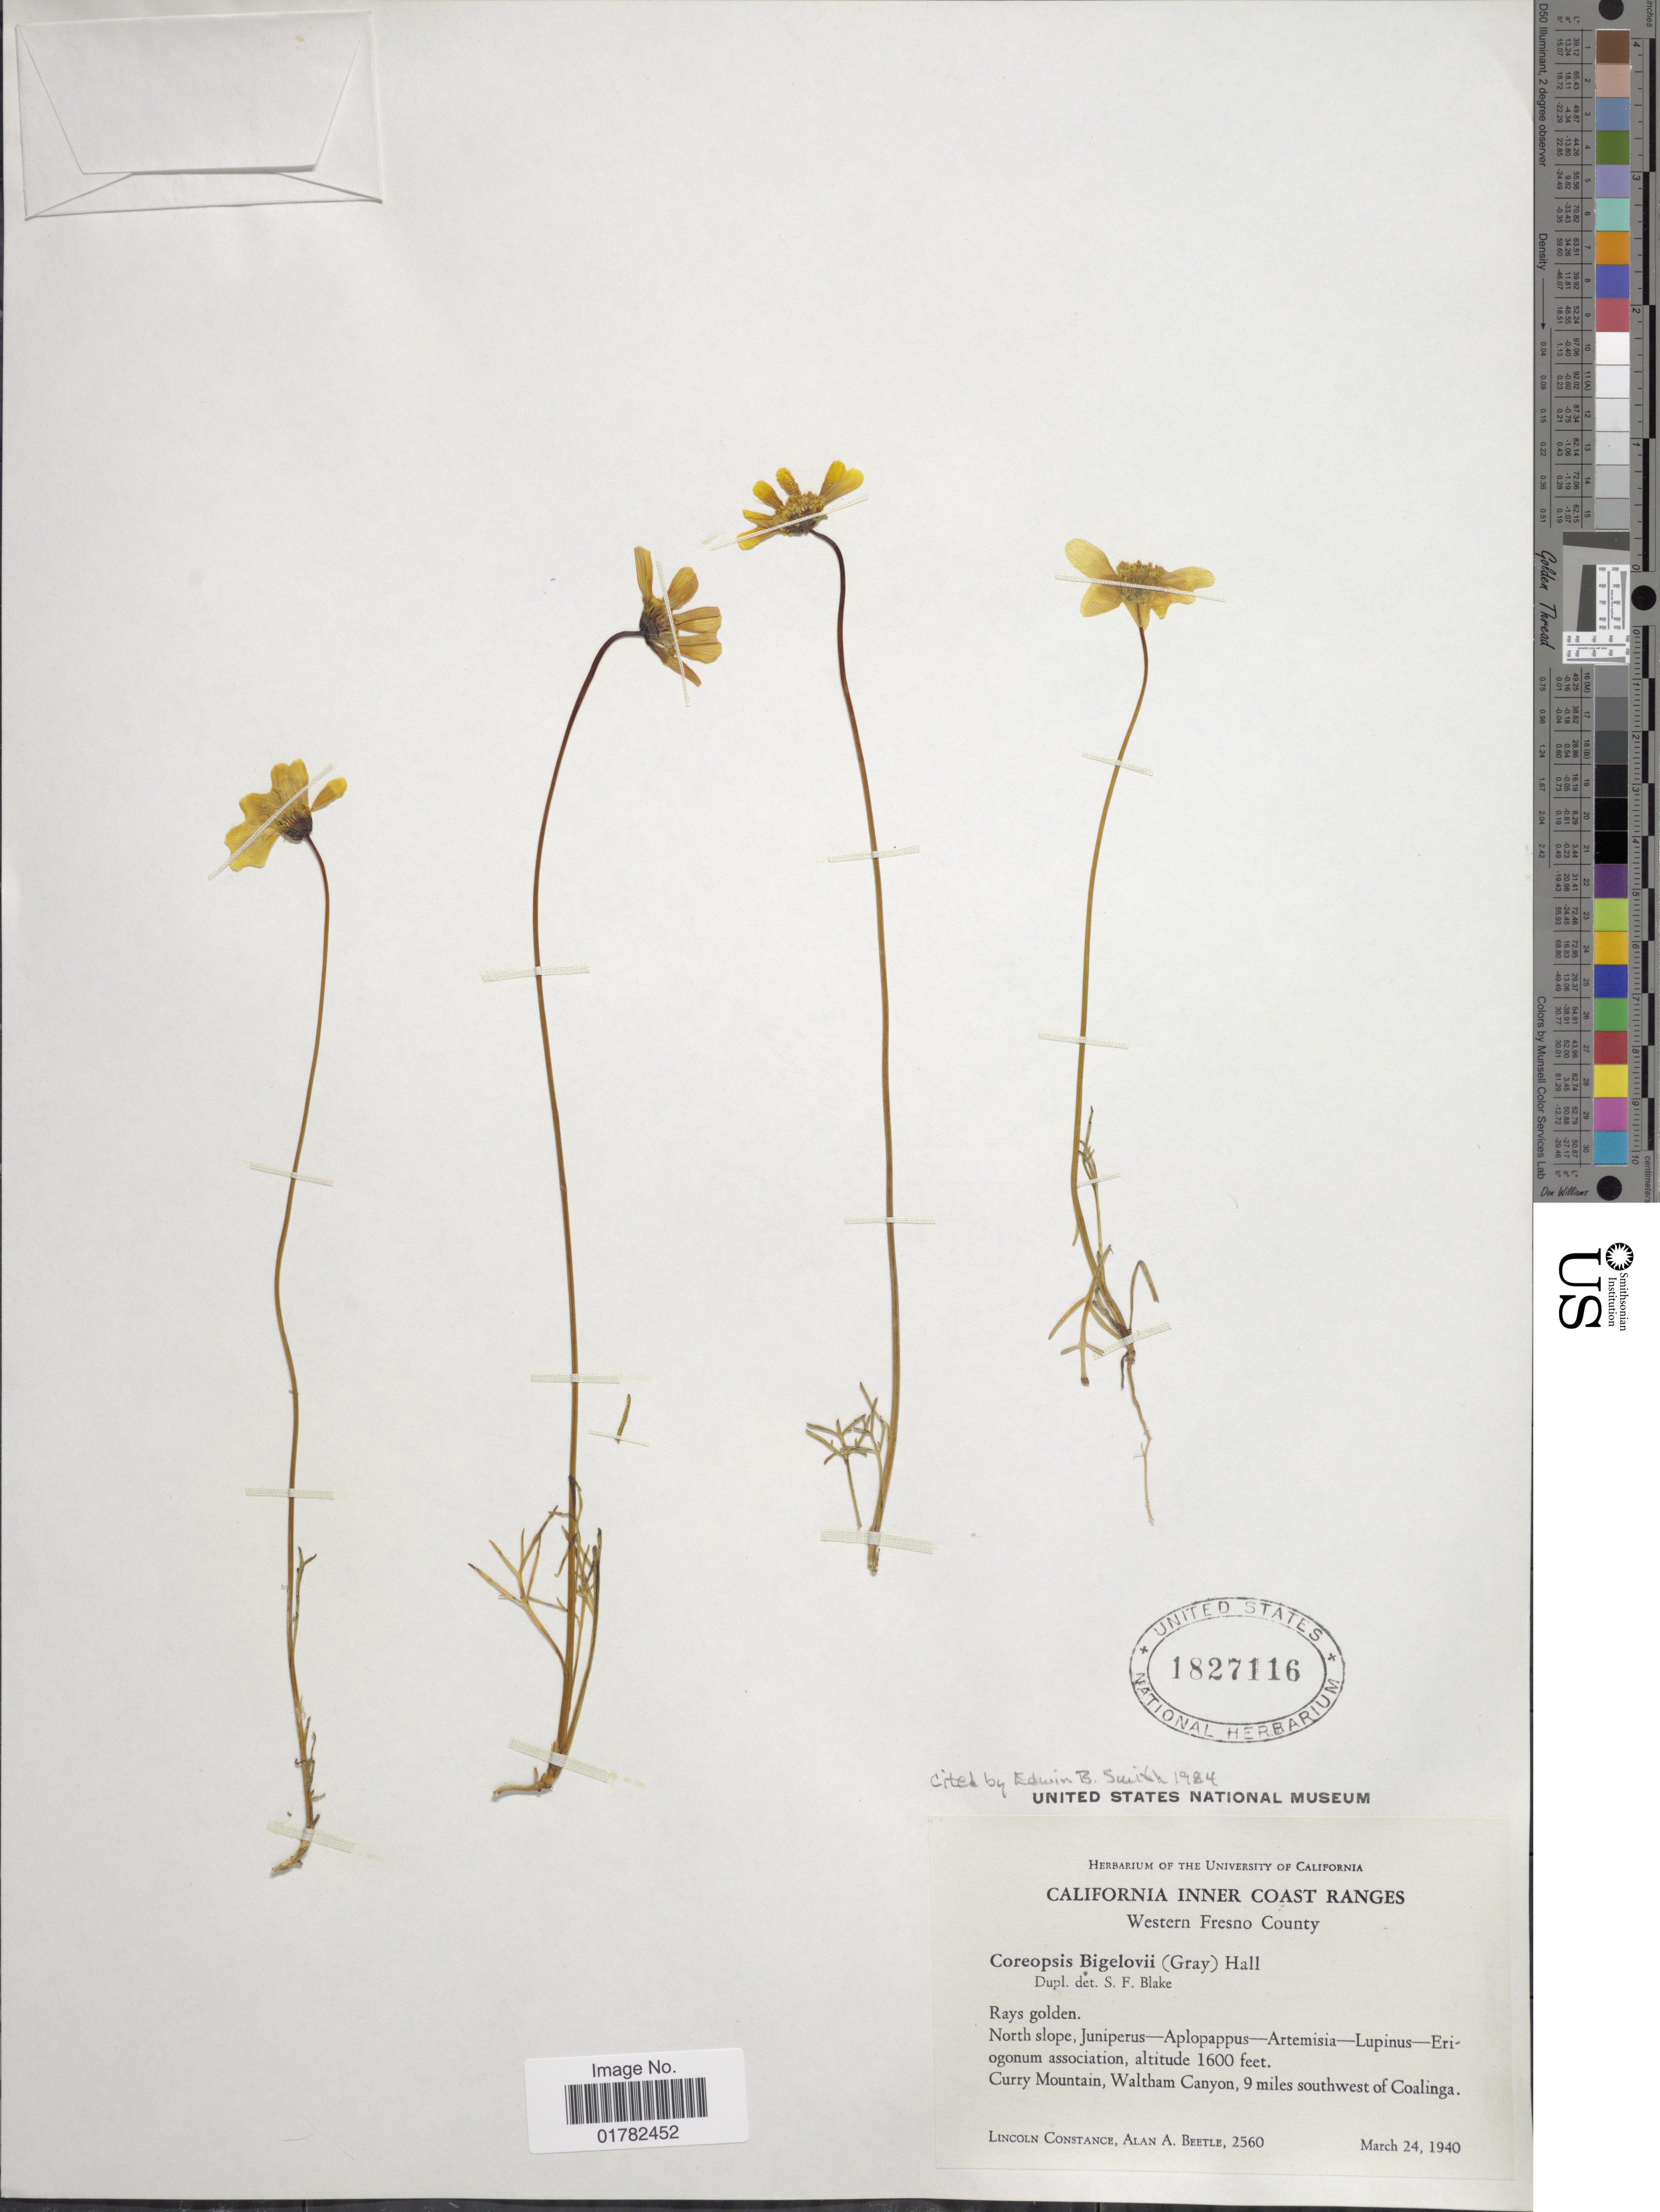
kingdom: Plantae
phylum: Tracheophyta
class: Magnoliopsida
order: Asterales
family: Asteraceae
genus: Coreopsis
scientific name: Coreopsis bigelovii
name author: (A. Gray) Voss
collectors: L. Constance & A. A. Beetle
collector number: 2560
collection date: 1940-03-24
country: United States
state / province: California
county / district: Fresno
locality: California Inner Coast Rangs, Western Fresno County, north slope, Curry Mountain, Waltham Canyon, 9 miles southwest of Coalinga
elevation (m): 488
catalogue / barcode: US 1827116